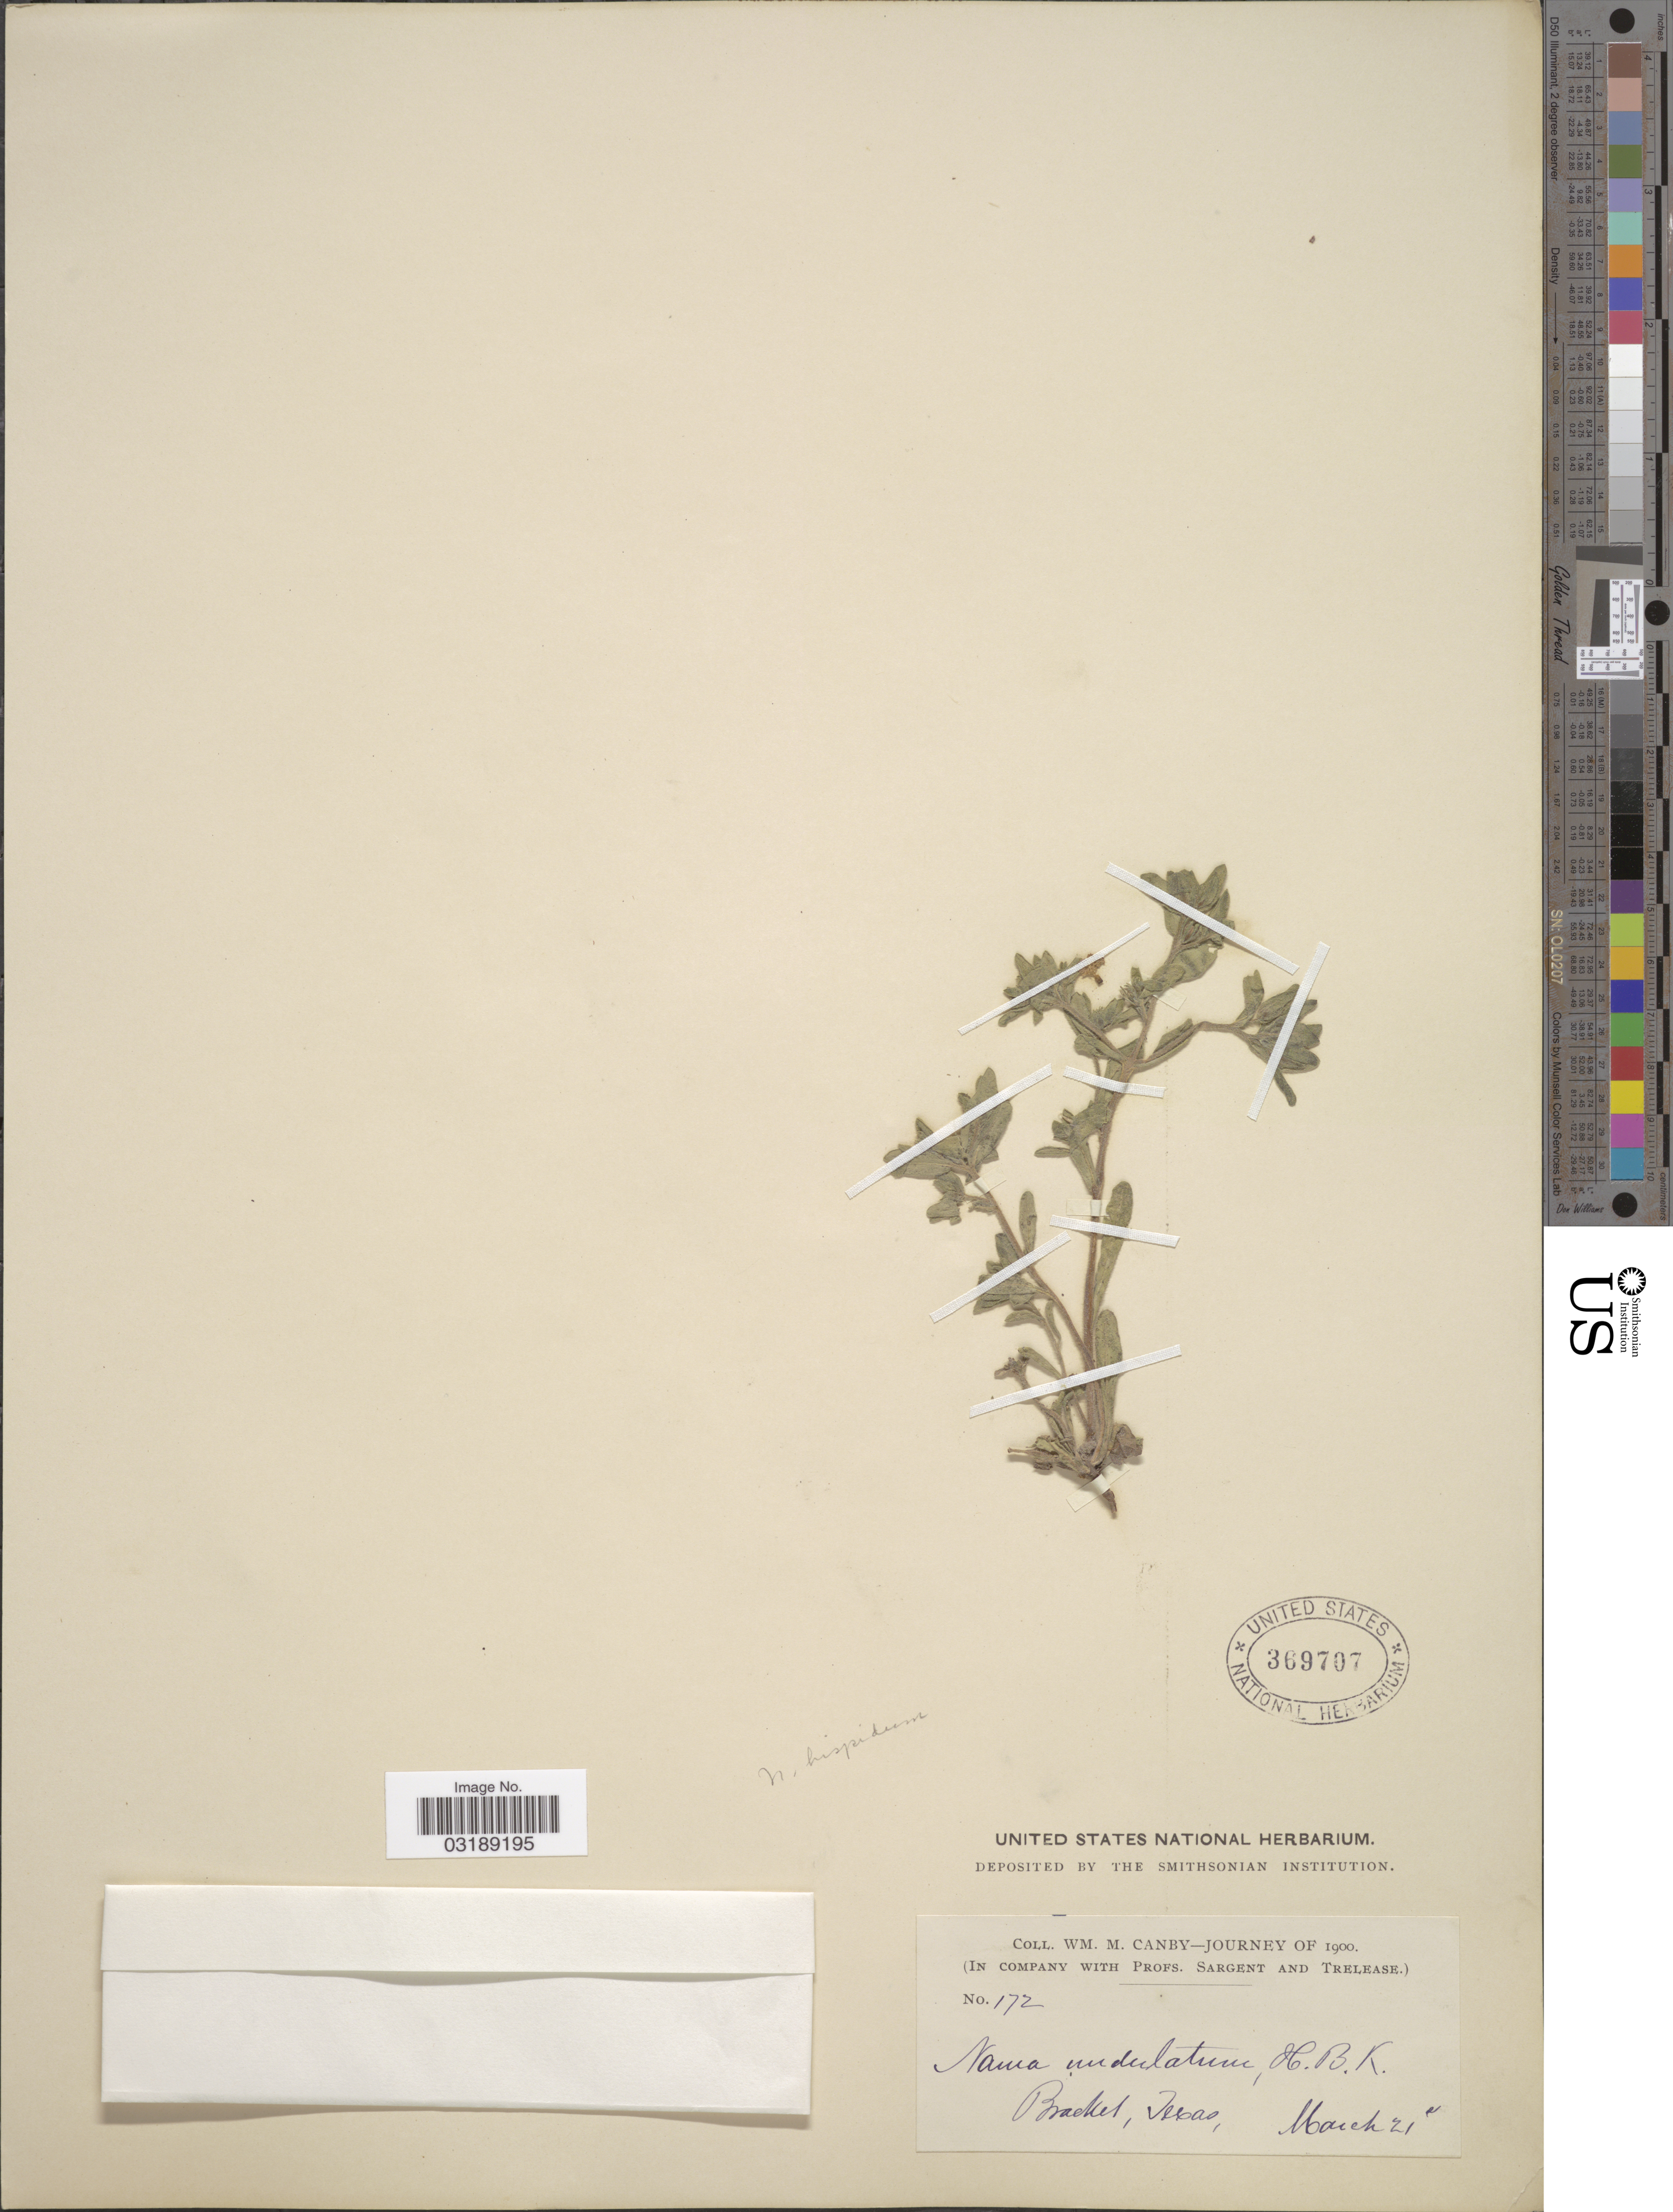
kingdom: Plantae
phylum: Tracheophyta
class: Magnoliopsida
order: Boraginales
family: Namaceae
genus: Nama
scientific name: Nama undulatum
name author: Kunth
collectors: W. Canby, Prof. Sargent & -- Trelease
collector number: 172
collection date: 1900-03-21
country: United States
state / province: Texas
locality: Brackel, Texas.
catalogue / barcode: US 369707